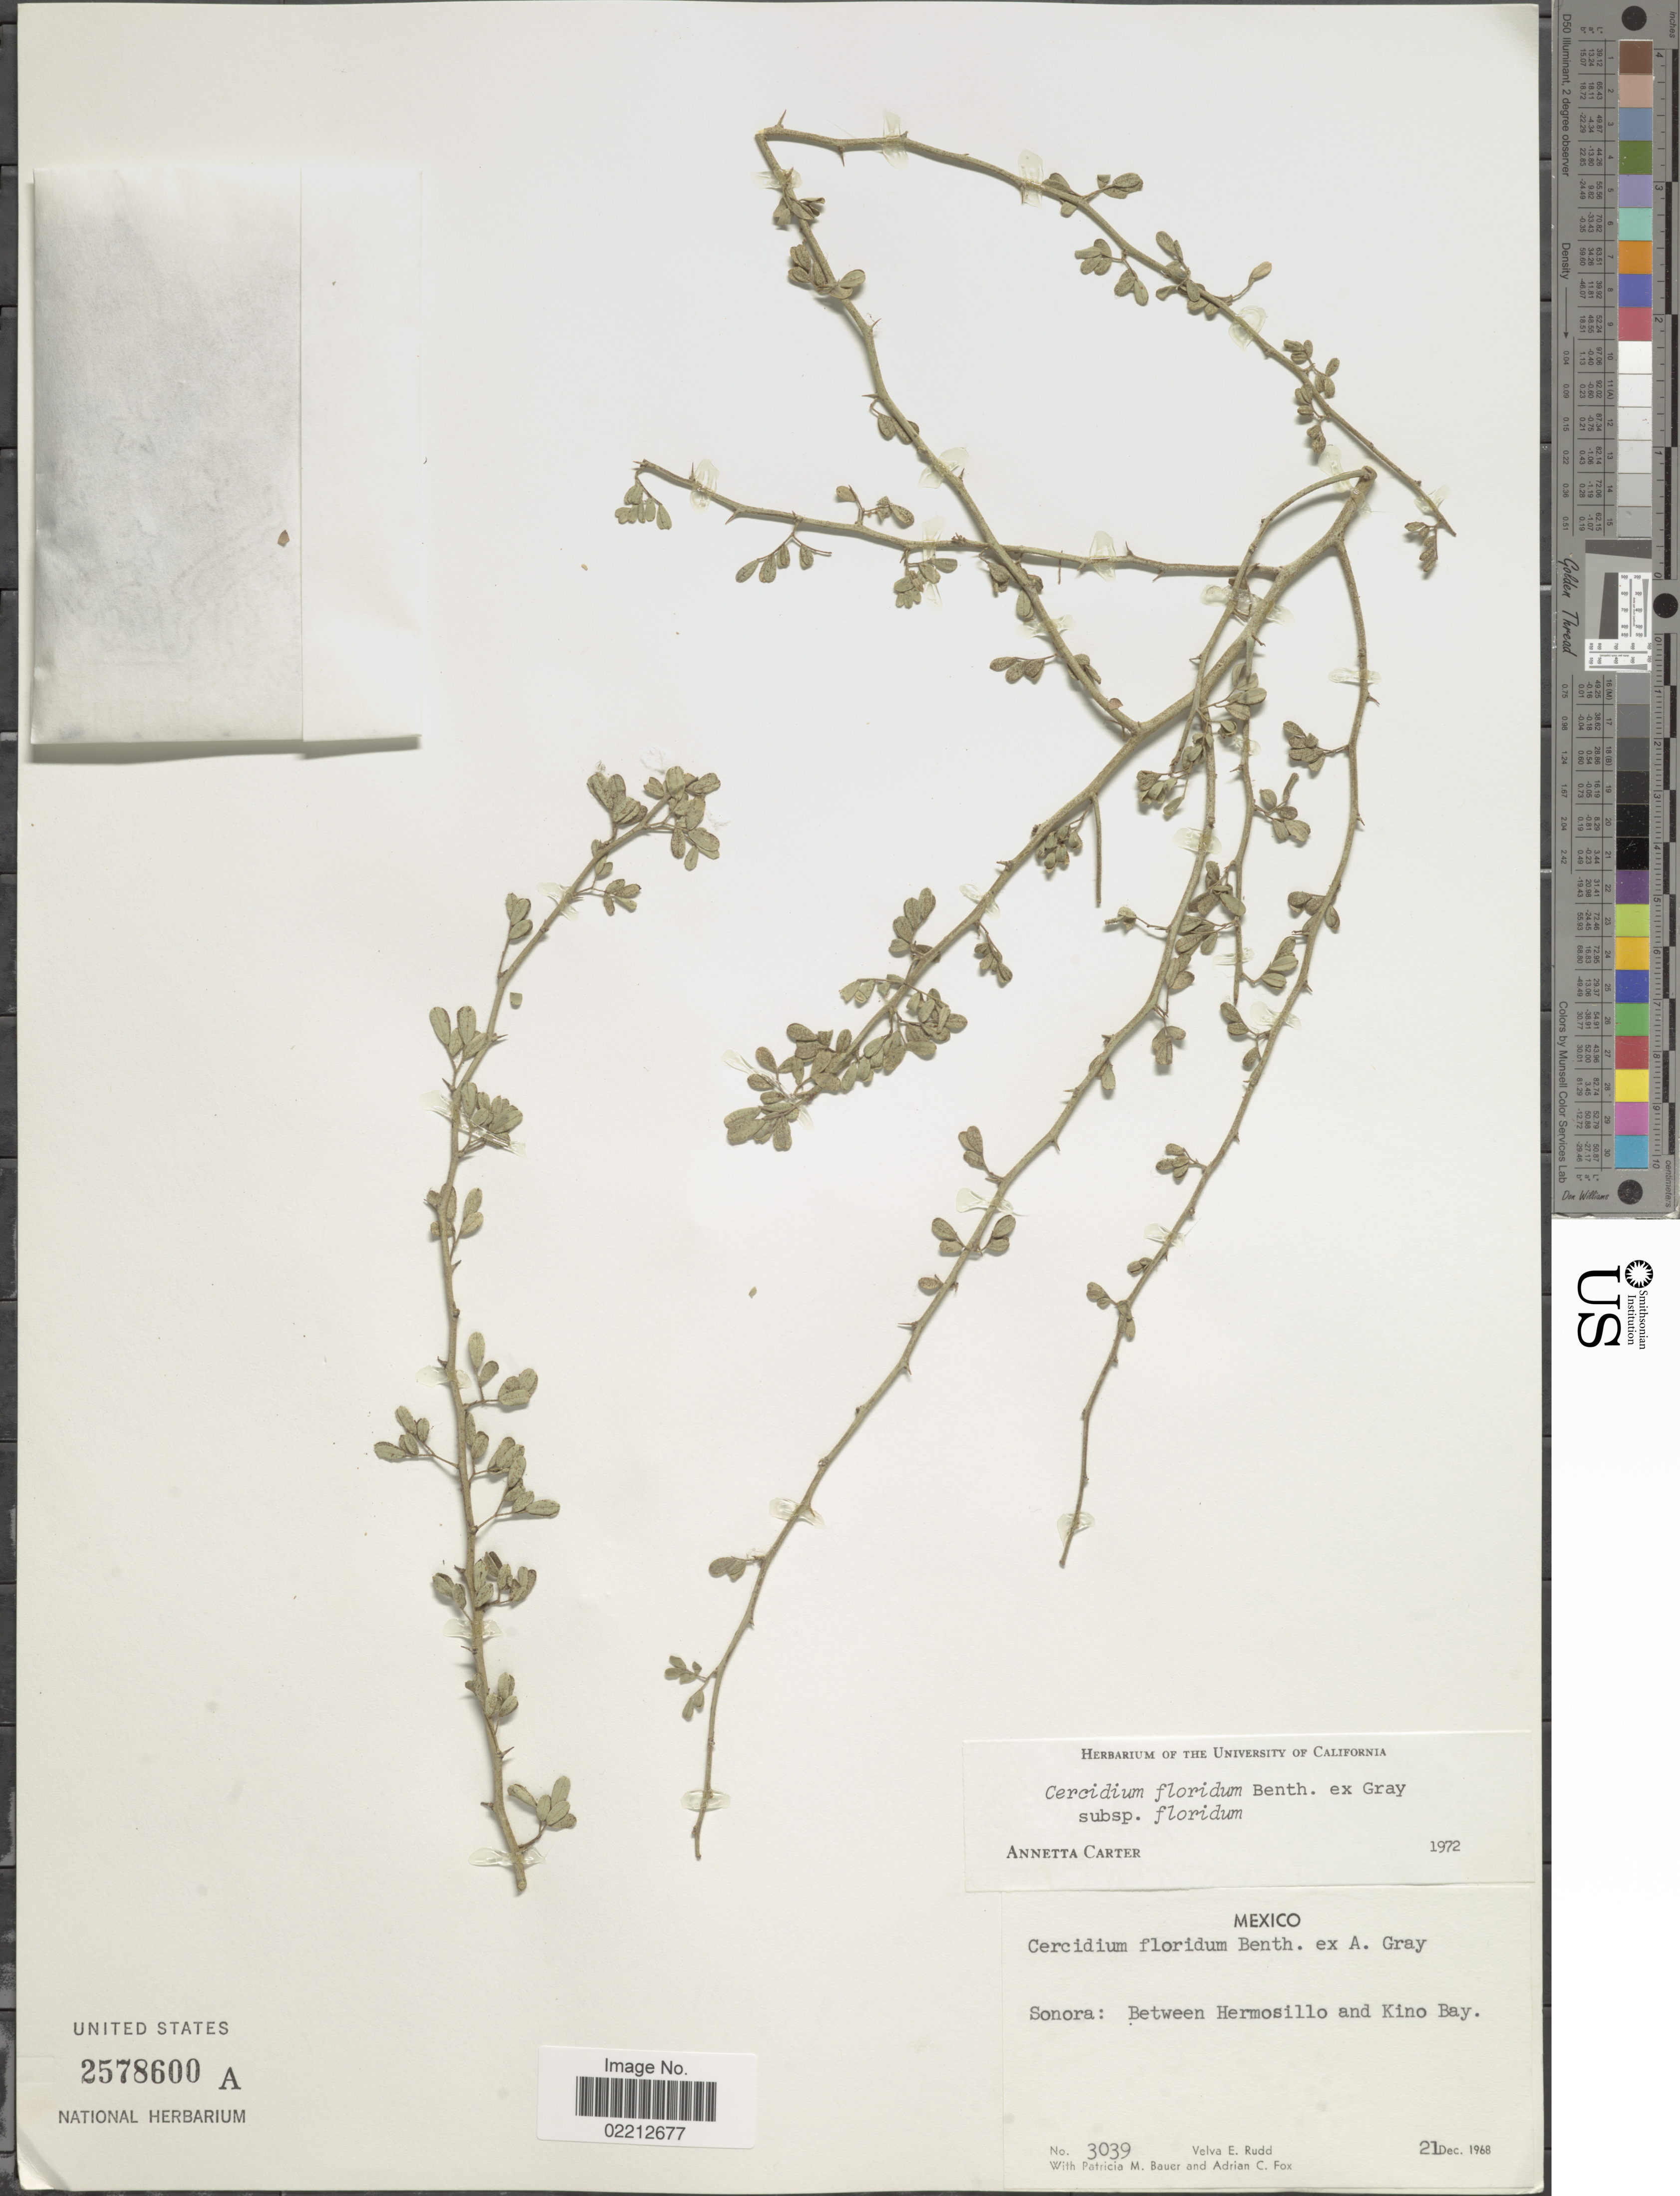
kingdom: Plantae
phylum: Tracheophyta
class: Magnoliopsida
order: Fabales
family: Fabaceae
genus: Parkinsonia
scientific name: Parkinsonia florida subsp. florida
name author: (Benth. ex A. Gray) S. Watson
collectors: V. E. Rudd, P. Bauer & A. Fox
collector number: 3039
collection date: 1968-12-21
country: Mexico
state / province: Sonora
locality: Between Hermosillo and Kino Bay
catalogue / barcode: US 2578600a